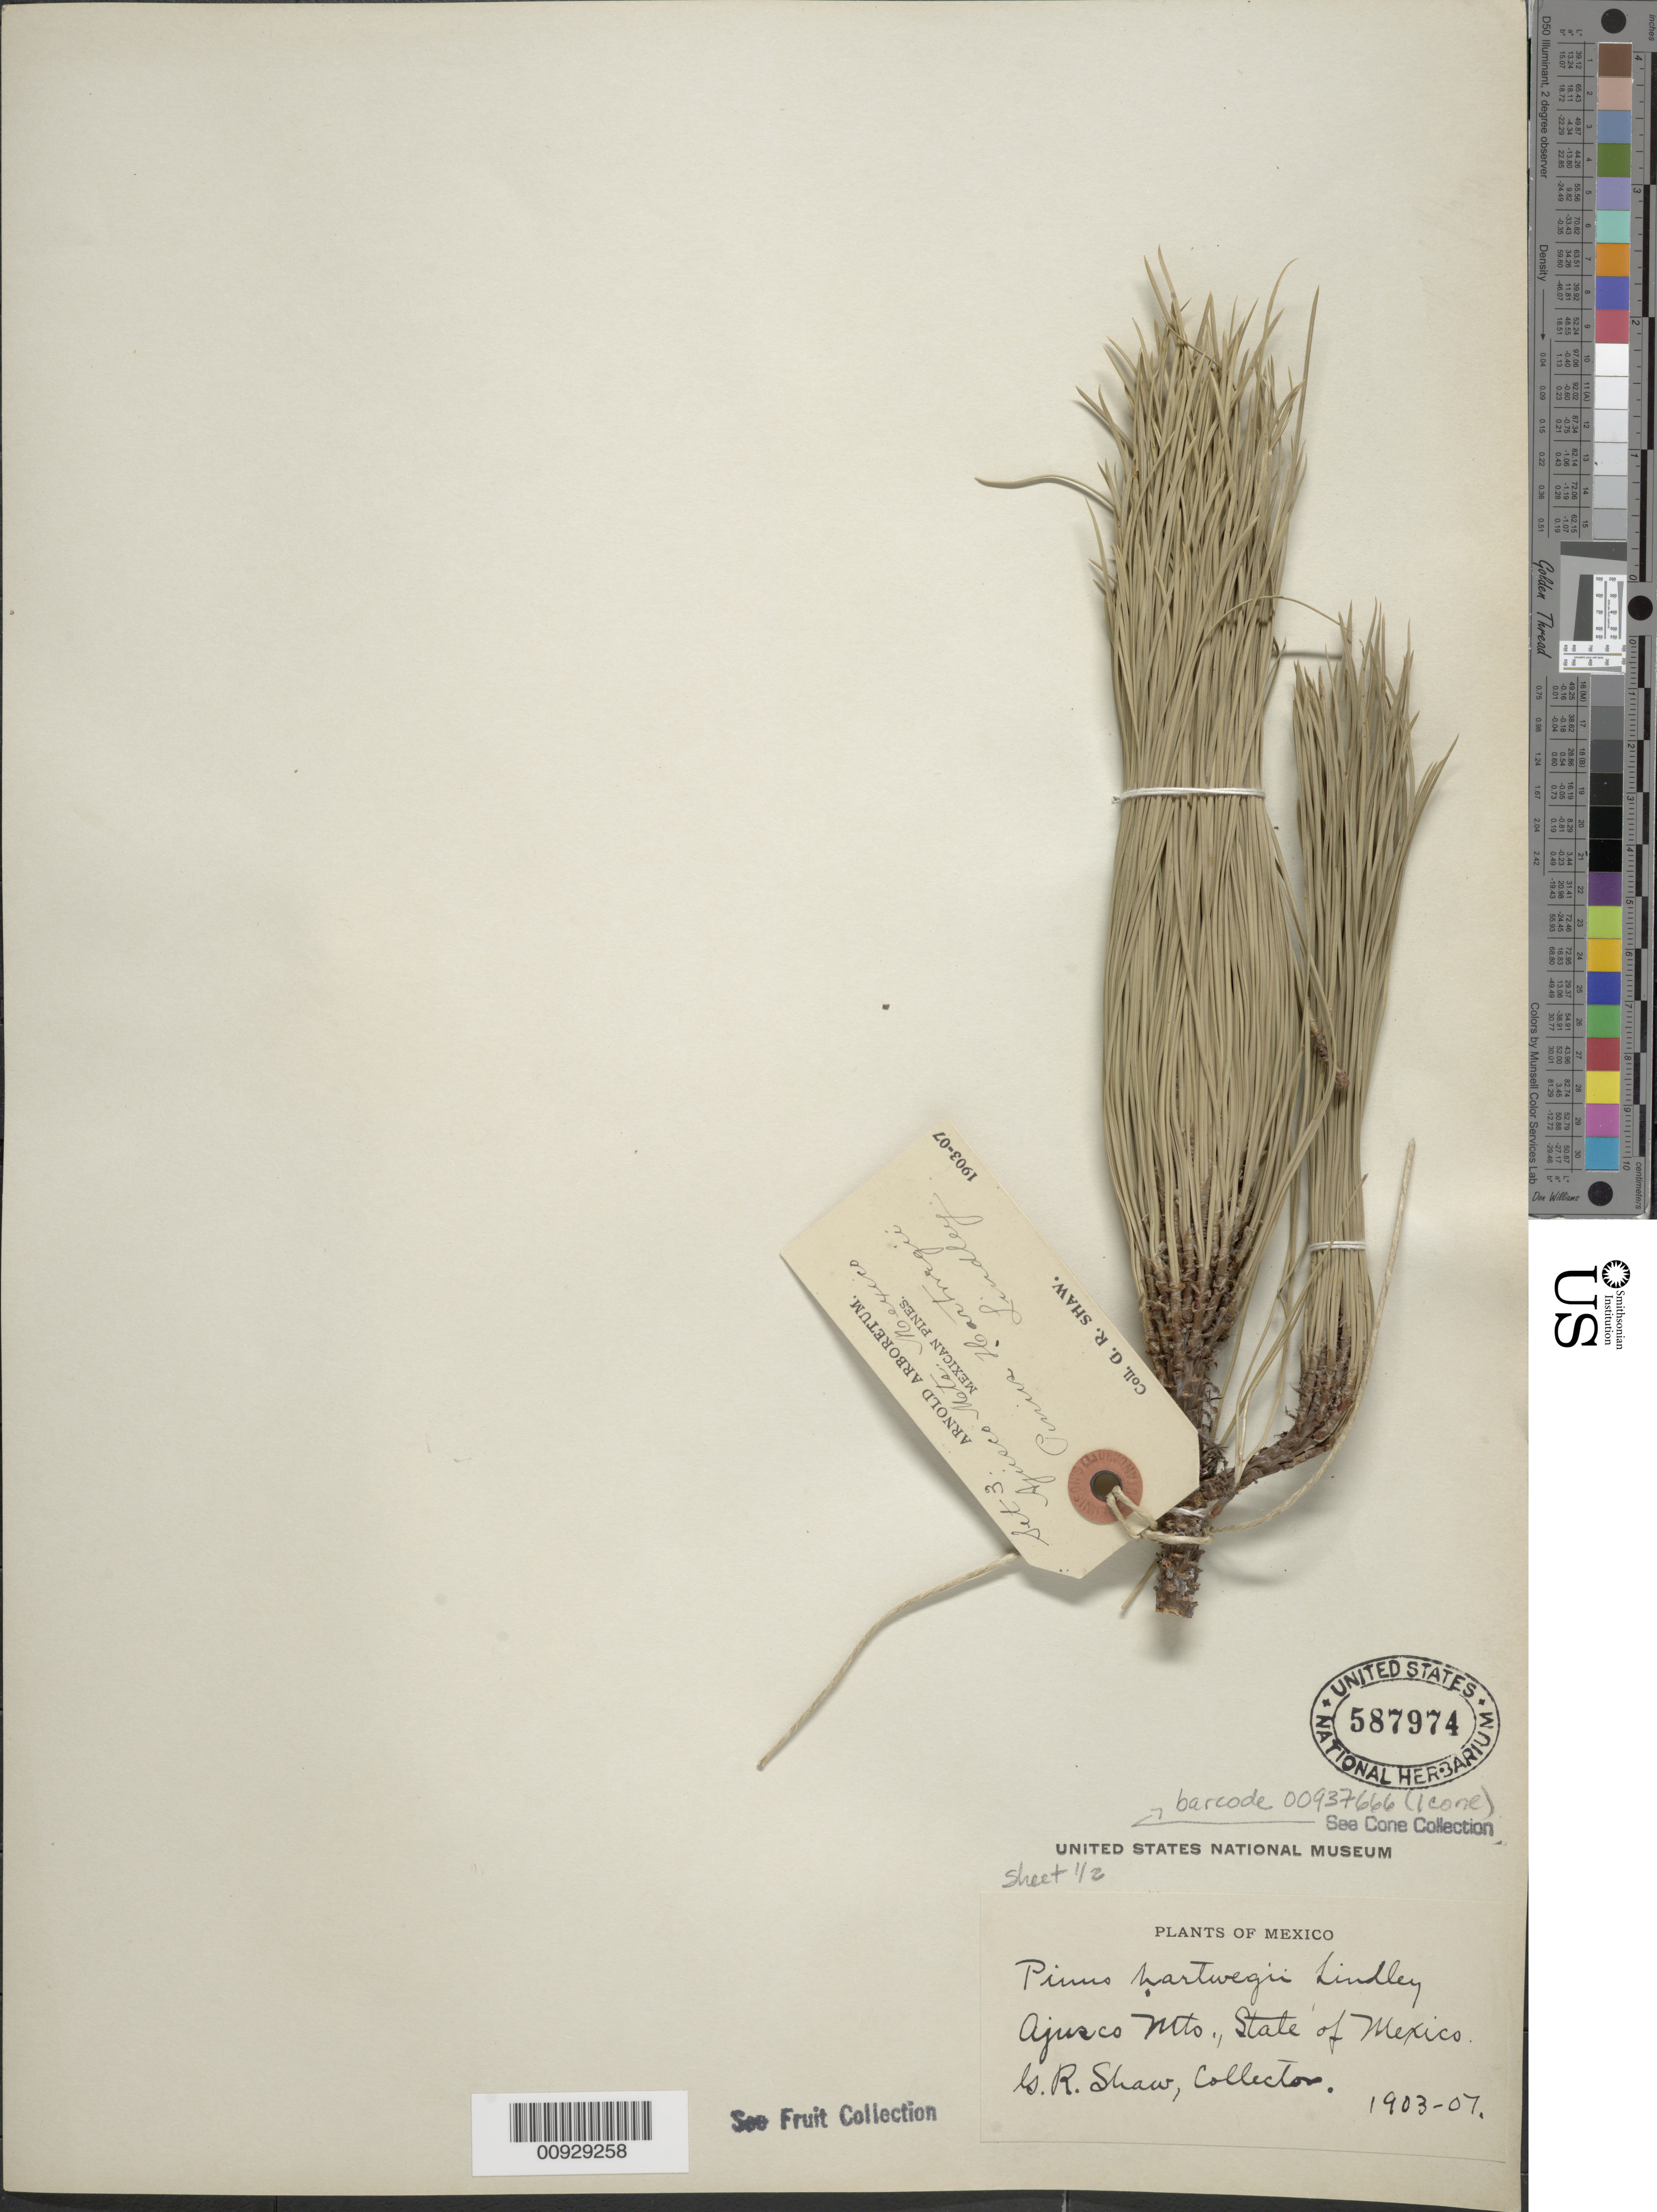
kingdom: Plantae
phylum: Tracheophyta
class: Pinopsida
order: Pinales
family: Pinaceae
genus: Pinus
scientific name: Pinus hartwegii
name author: Lindl.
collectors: G. R. Shaw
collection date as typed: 1903 to -- --- 1907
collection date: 1903/1907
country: Mexico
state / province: México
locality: Ajusco Mts.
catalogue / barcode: US 587974